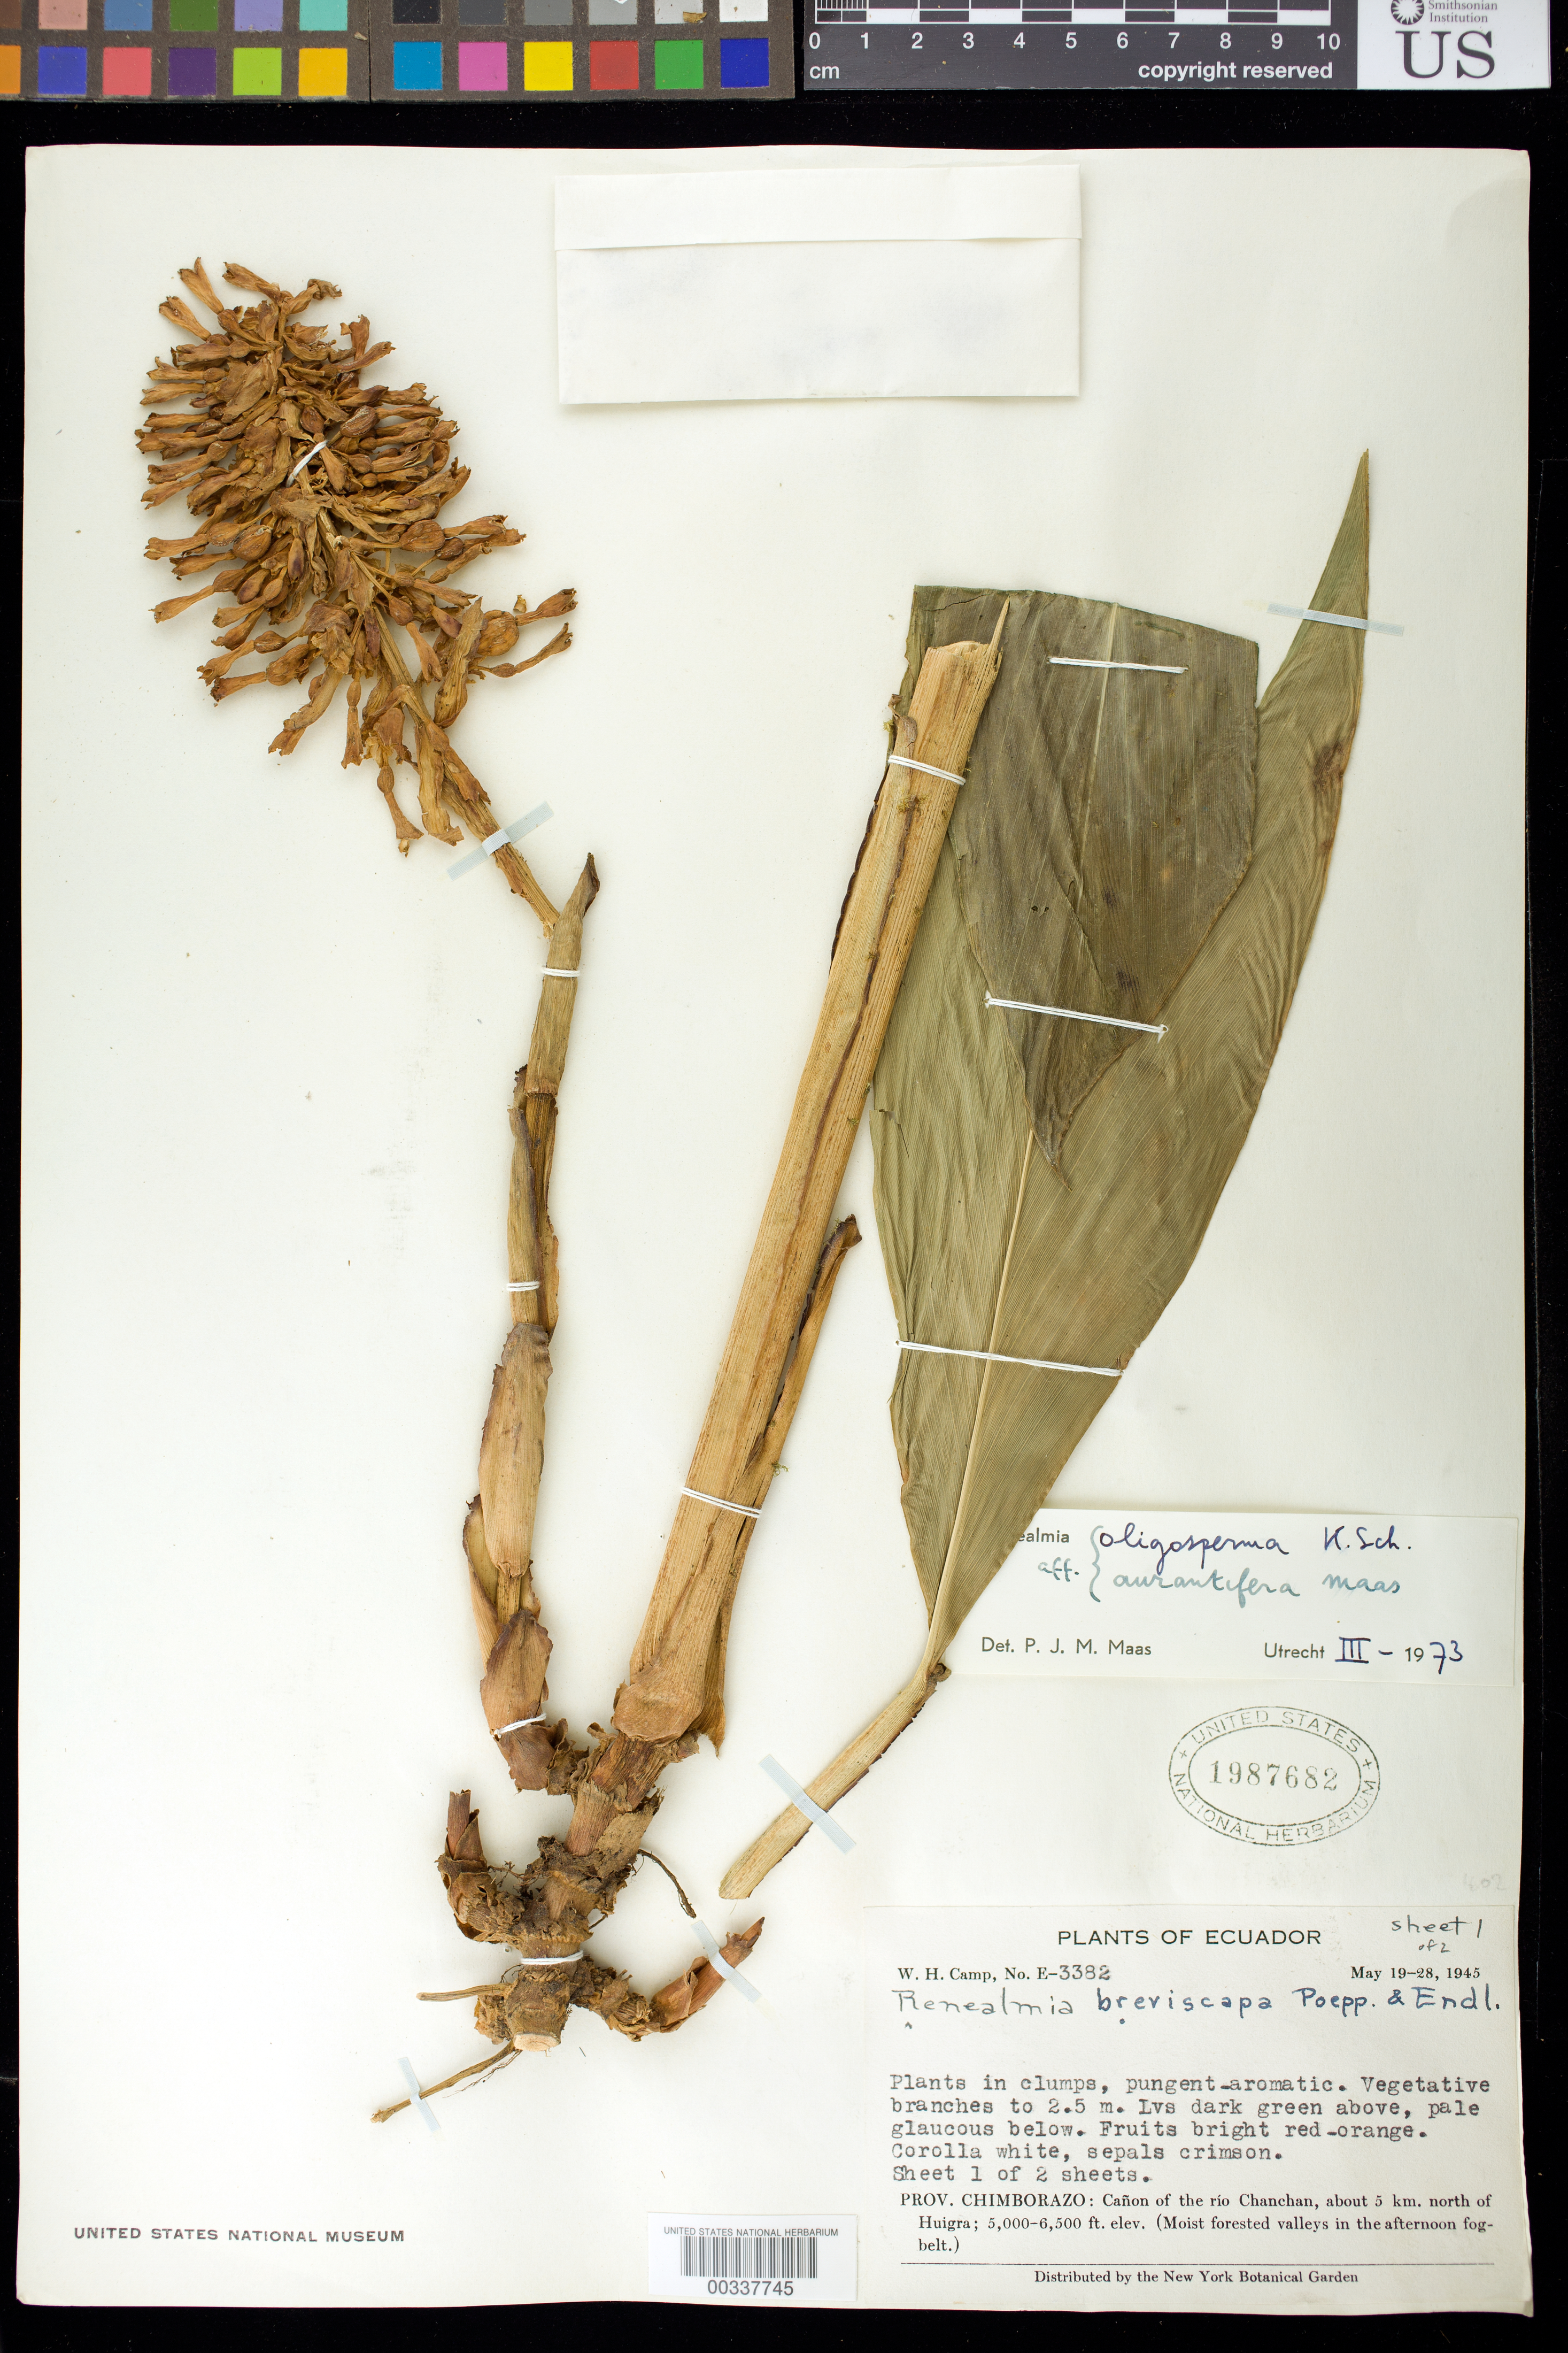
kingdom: Plantae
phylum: Tracheophyta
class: Liliopsida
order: Zingiberales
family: Zingiberaceae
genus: Renealmia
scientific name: Renealmia oligosperma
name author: K. Schum. in Engl.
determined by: Maas, Paul J. M.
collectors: W. H. Camp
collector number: E-3382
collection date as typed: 19 May 1945 to 28 May 1945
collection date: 1945-05-19/1945-05-28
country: Ecuador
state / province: Chimborazo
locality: Canon of Rio Chanchan, about 5 km N of Huigra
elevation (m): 1524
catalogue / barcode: US 1987682